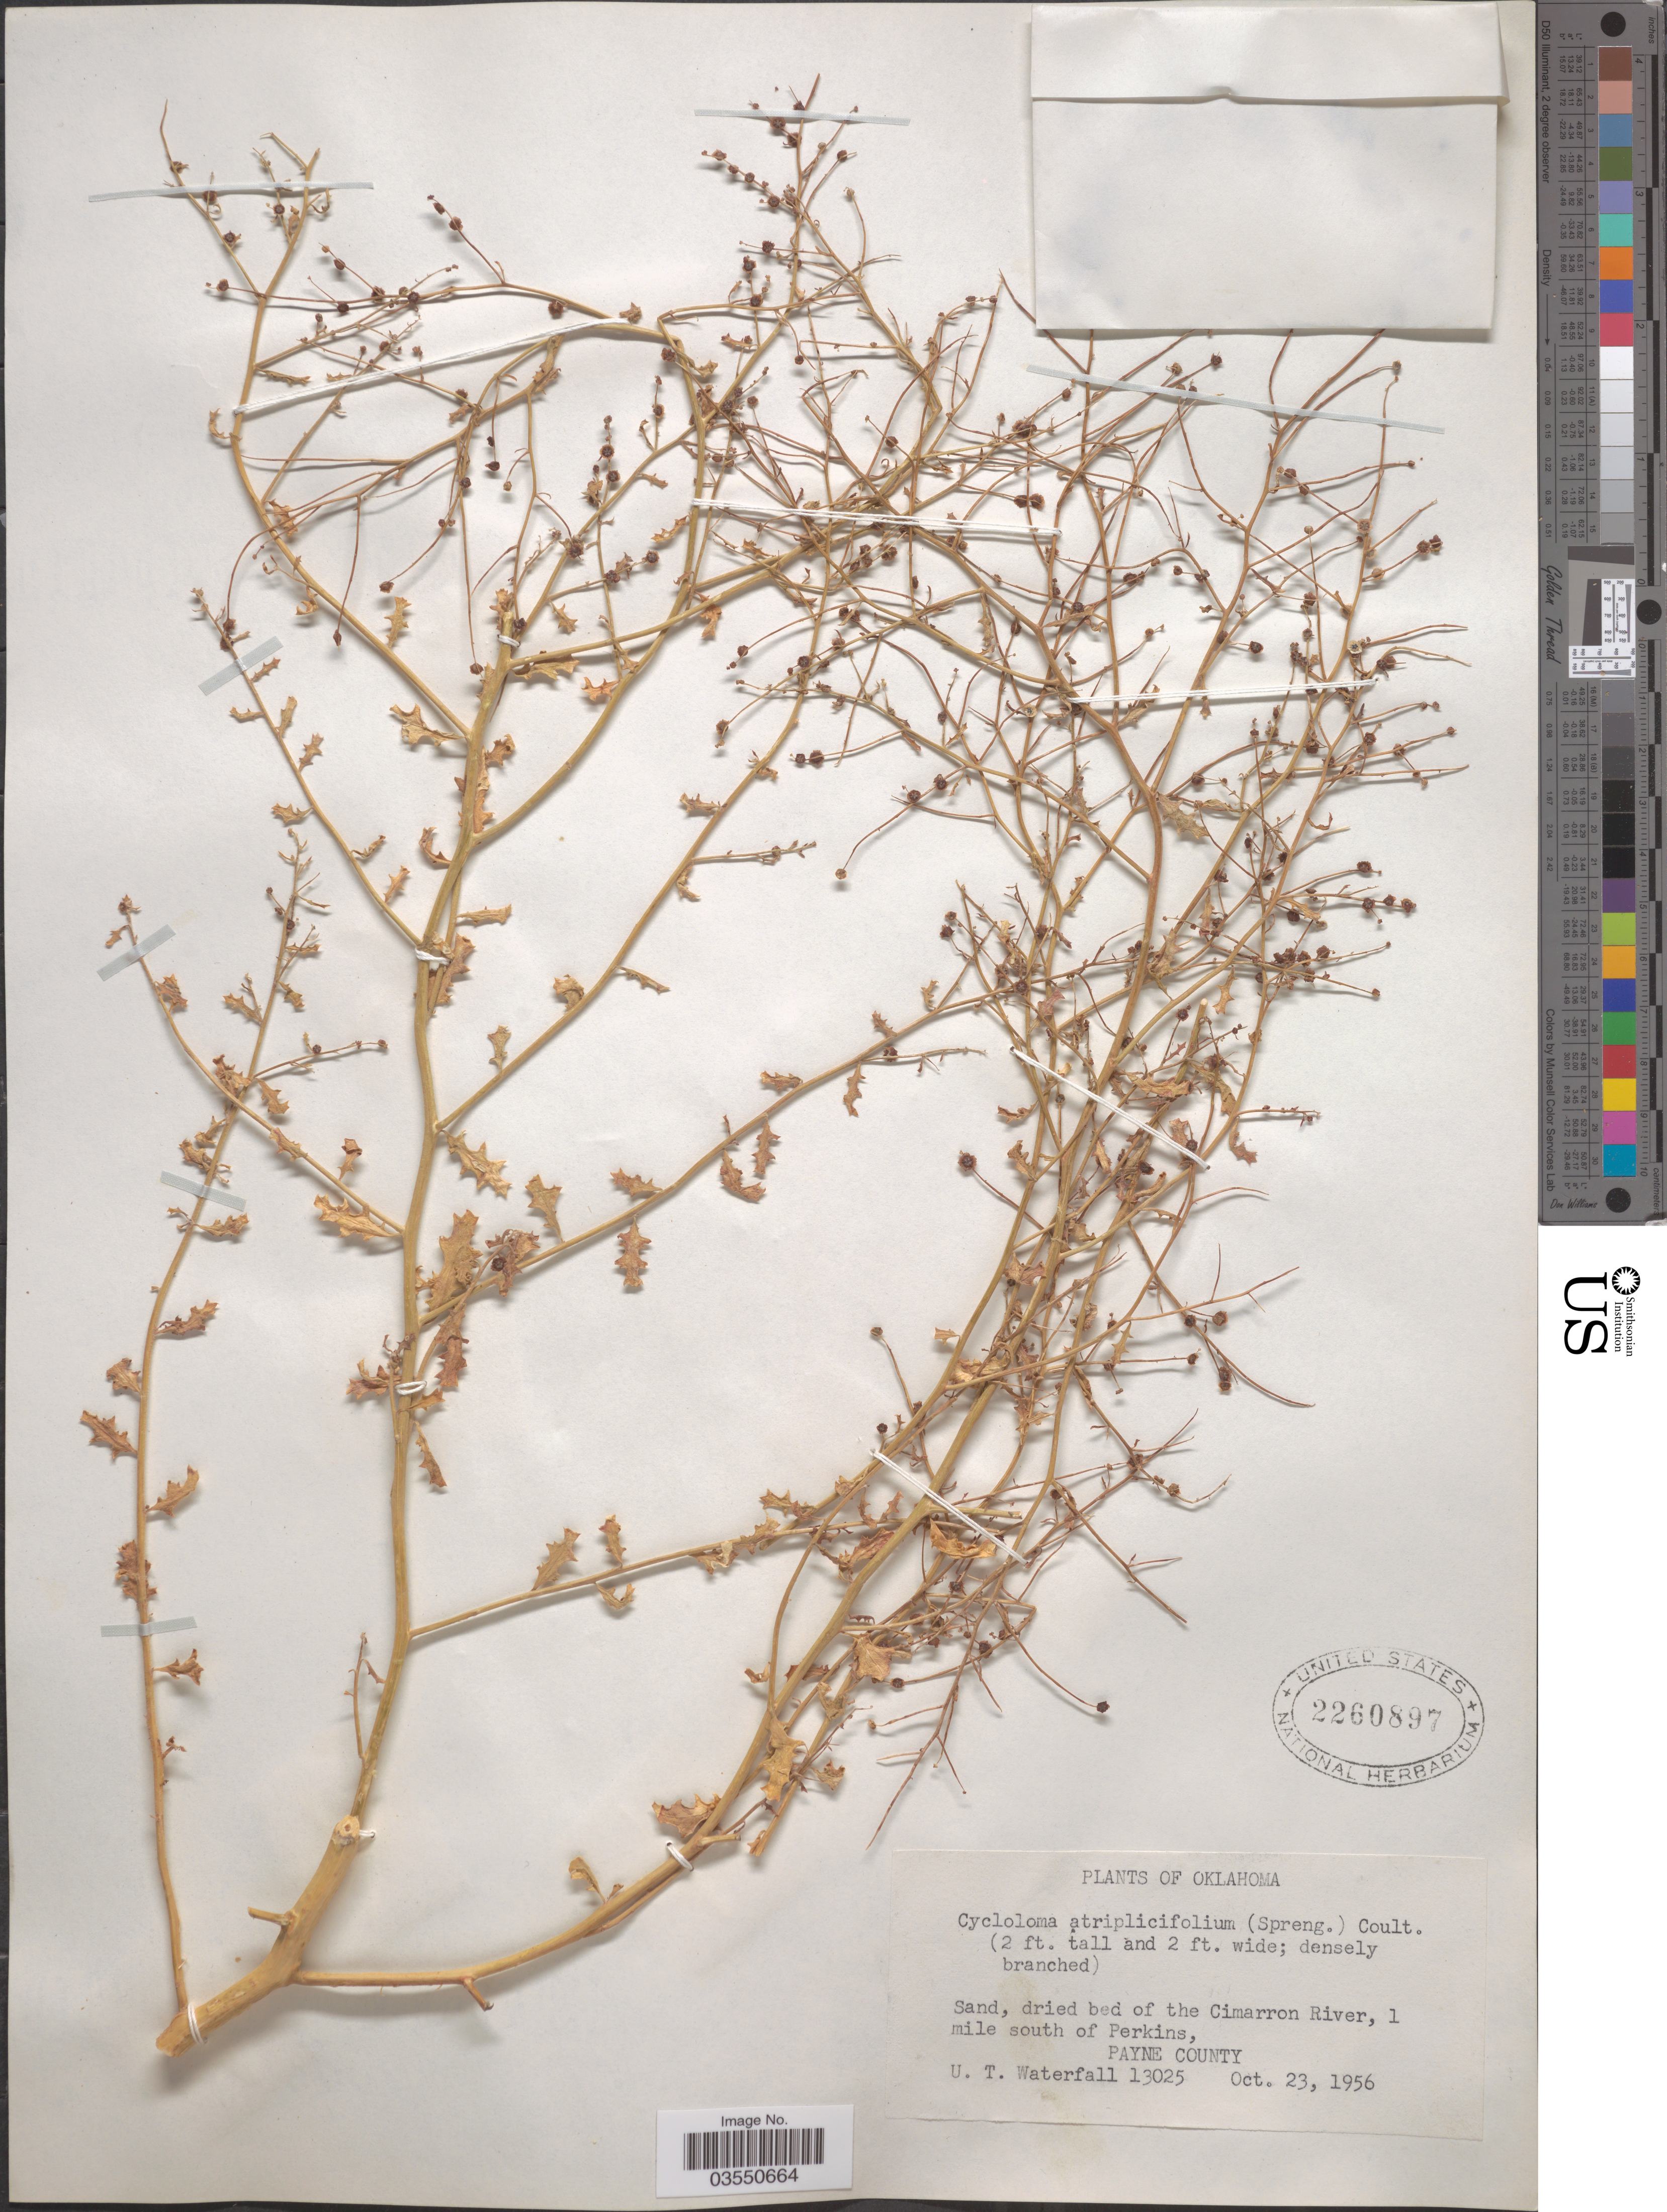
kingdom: Plantae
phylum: Tracheophyta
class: Magnoliopsida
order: Caryophyllales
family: Amaranthaceae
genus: Dysphania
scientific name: Dysphania atriplicifolia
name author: (Spreng.) G. Kadereit et al.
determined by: U.S. National Herbarium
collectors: U. T. Waterfall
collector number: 13025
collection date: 1956-10-23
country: United States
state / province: Oklahoma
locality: Dried bed of the Cimarron River, 1 mile south of Perkins, Payne County.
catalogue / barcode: US 2260897